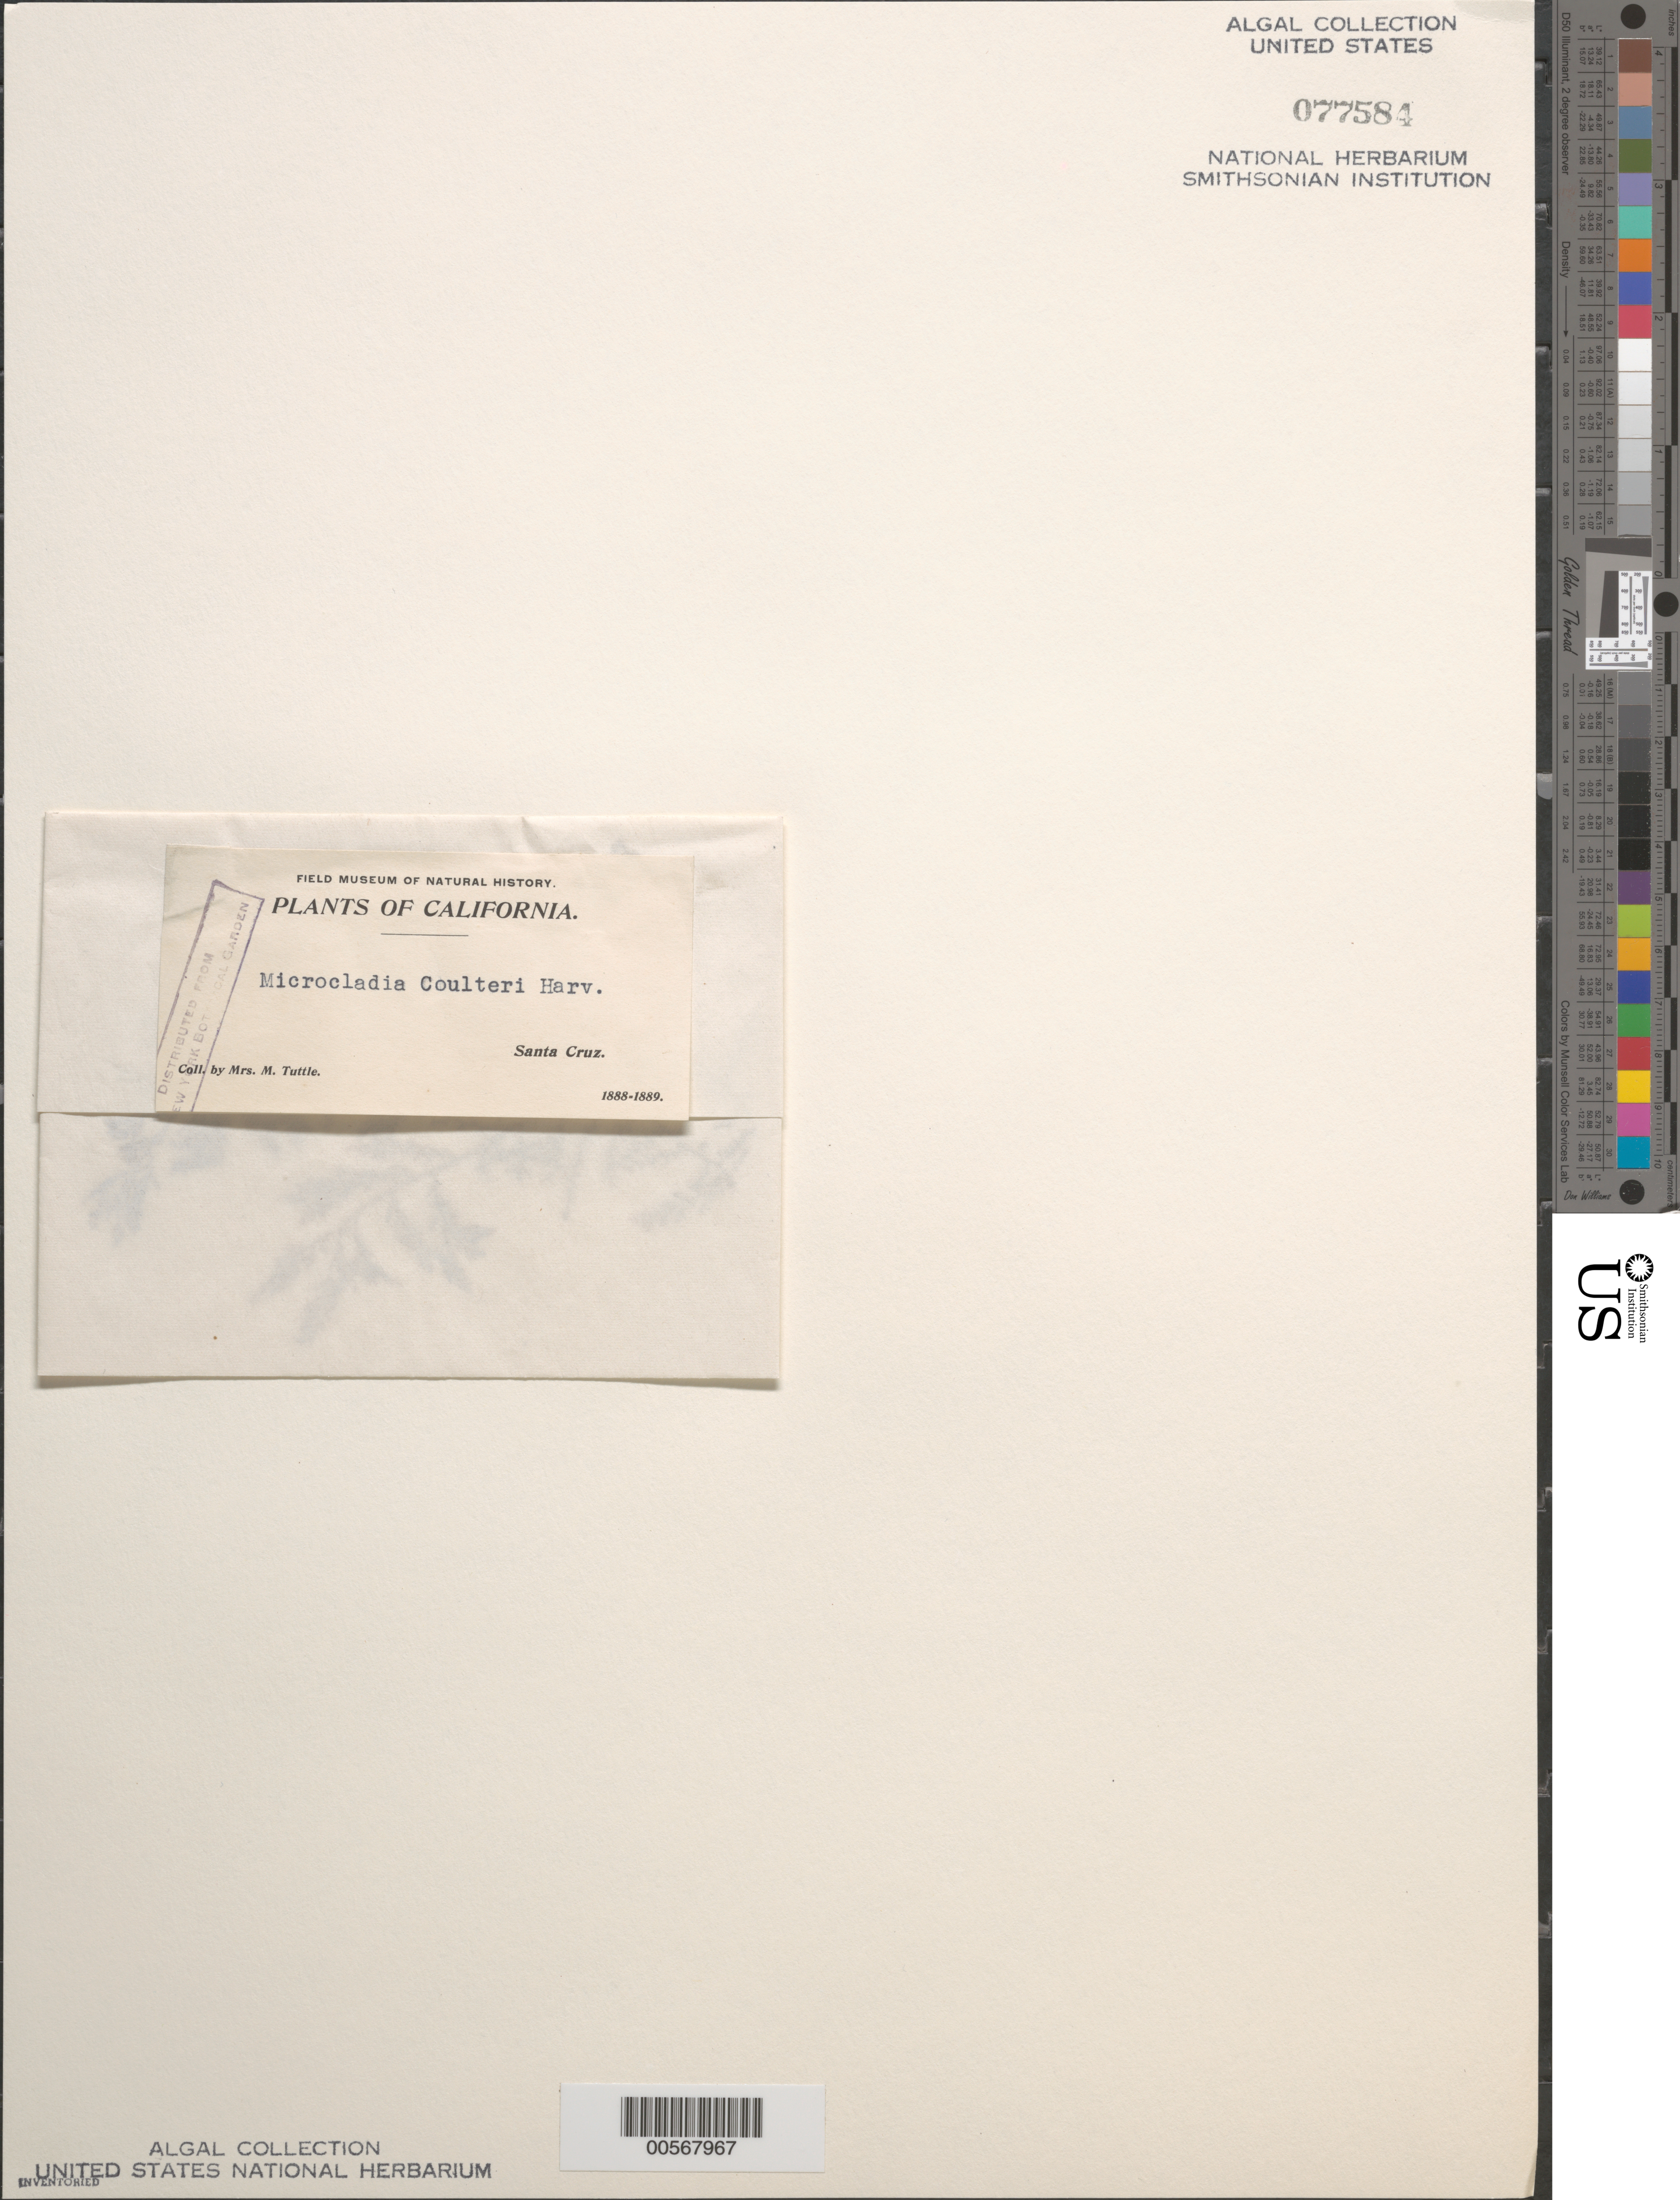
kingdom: Plantae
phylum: Rhodophyta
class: Florideophyceae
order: Ceramiales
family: Ceramiaceae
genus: Microcladia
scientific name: Microcladia coulteri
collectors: M. Tuttle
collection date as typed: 1888 OR -- --- 1889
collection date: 1888 or 1889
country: United States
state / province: California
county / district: Santa Cruz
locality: Santa Cruz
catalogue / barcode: US 77584